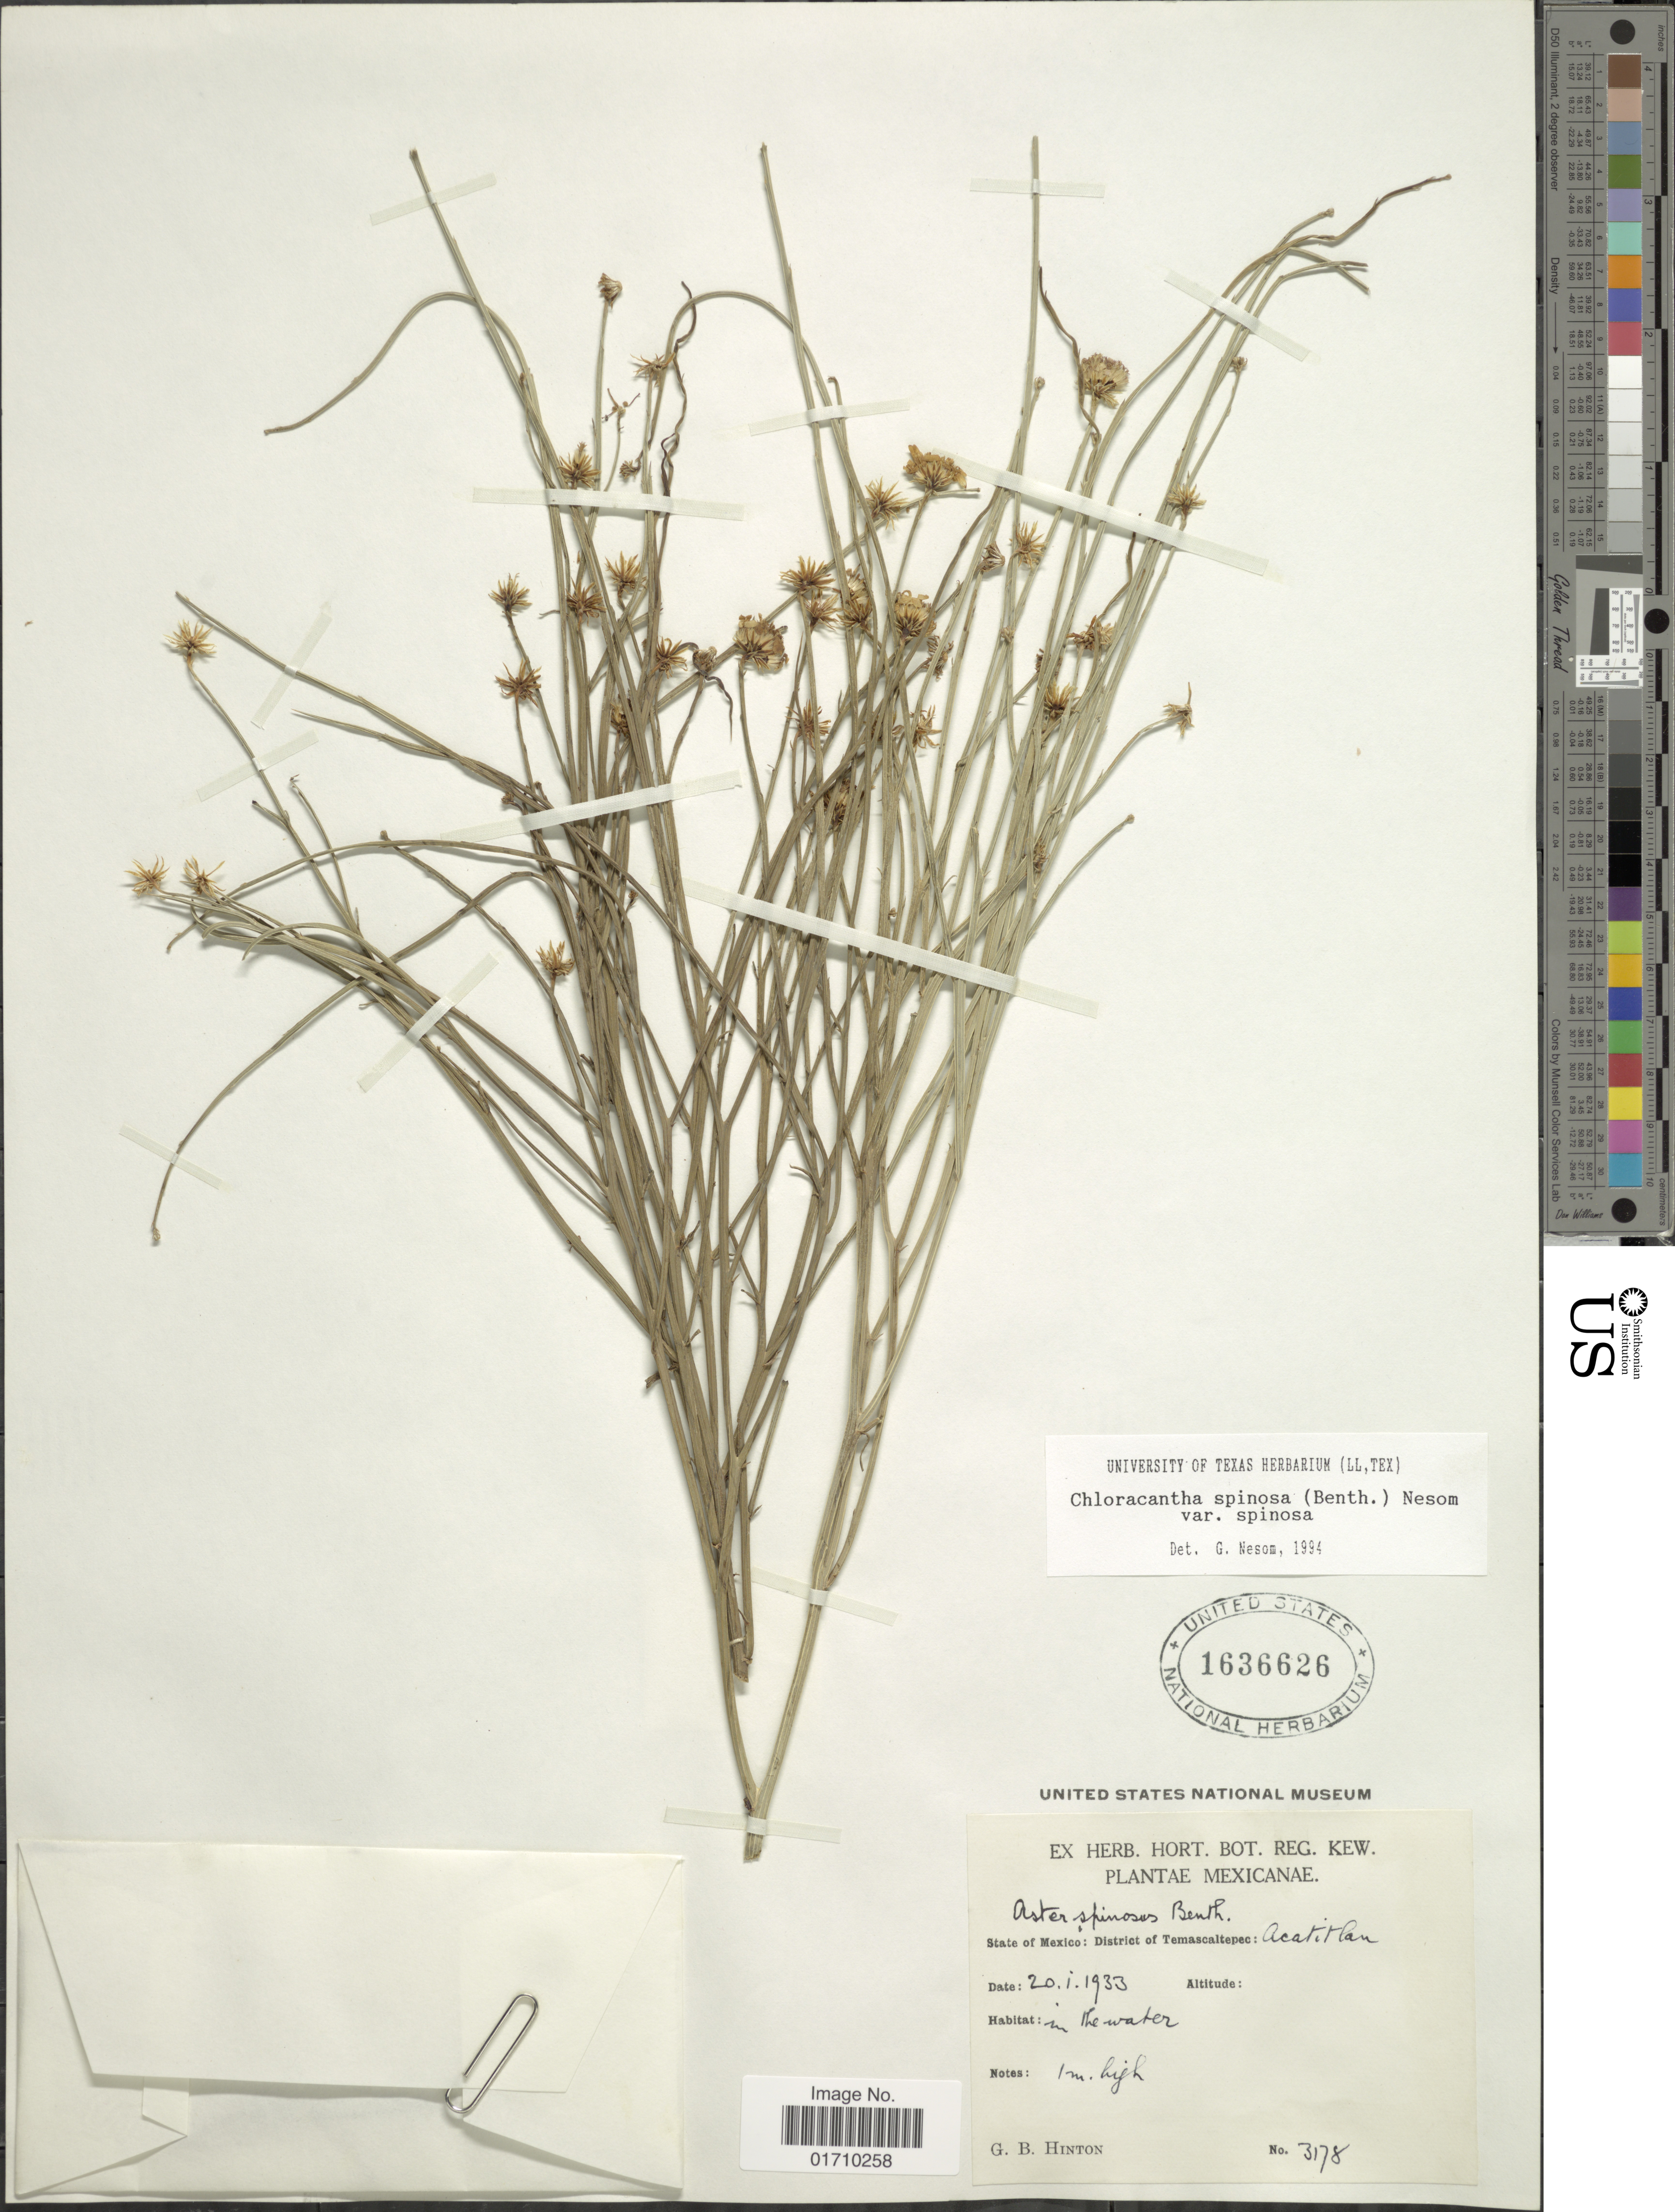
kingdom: Plantae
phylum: Tracheophyta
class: Magnoliopsida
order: Asterales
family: Asteraceae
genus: Chloracantha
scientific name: Chloracantha spinosa var. spinosa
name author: (Benth.) G.L. Nesom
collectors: G. B. Hinton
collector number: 3178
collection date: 1933-01-20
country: Mexico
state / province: México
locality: District of temascaltepec: Acatitlan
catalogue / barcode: US 1636626